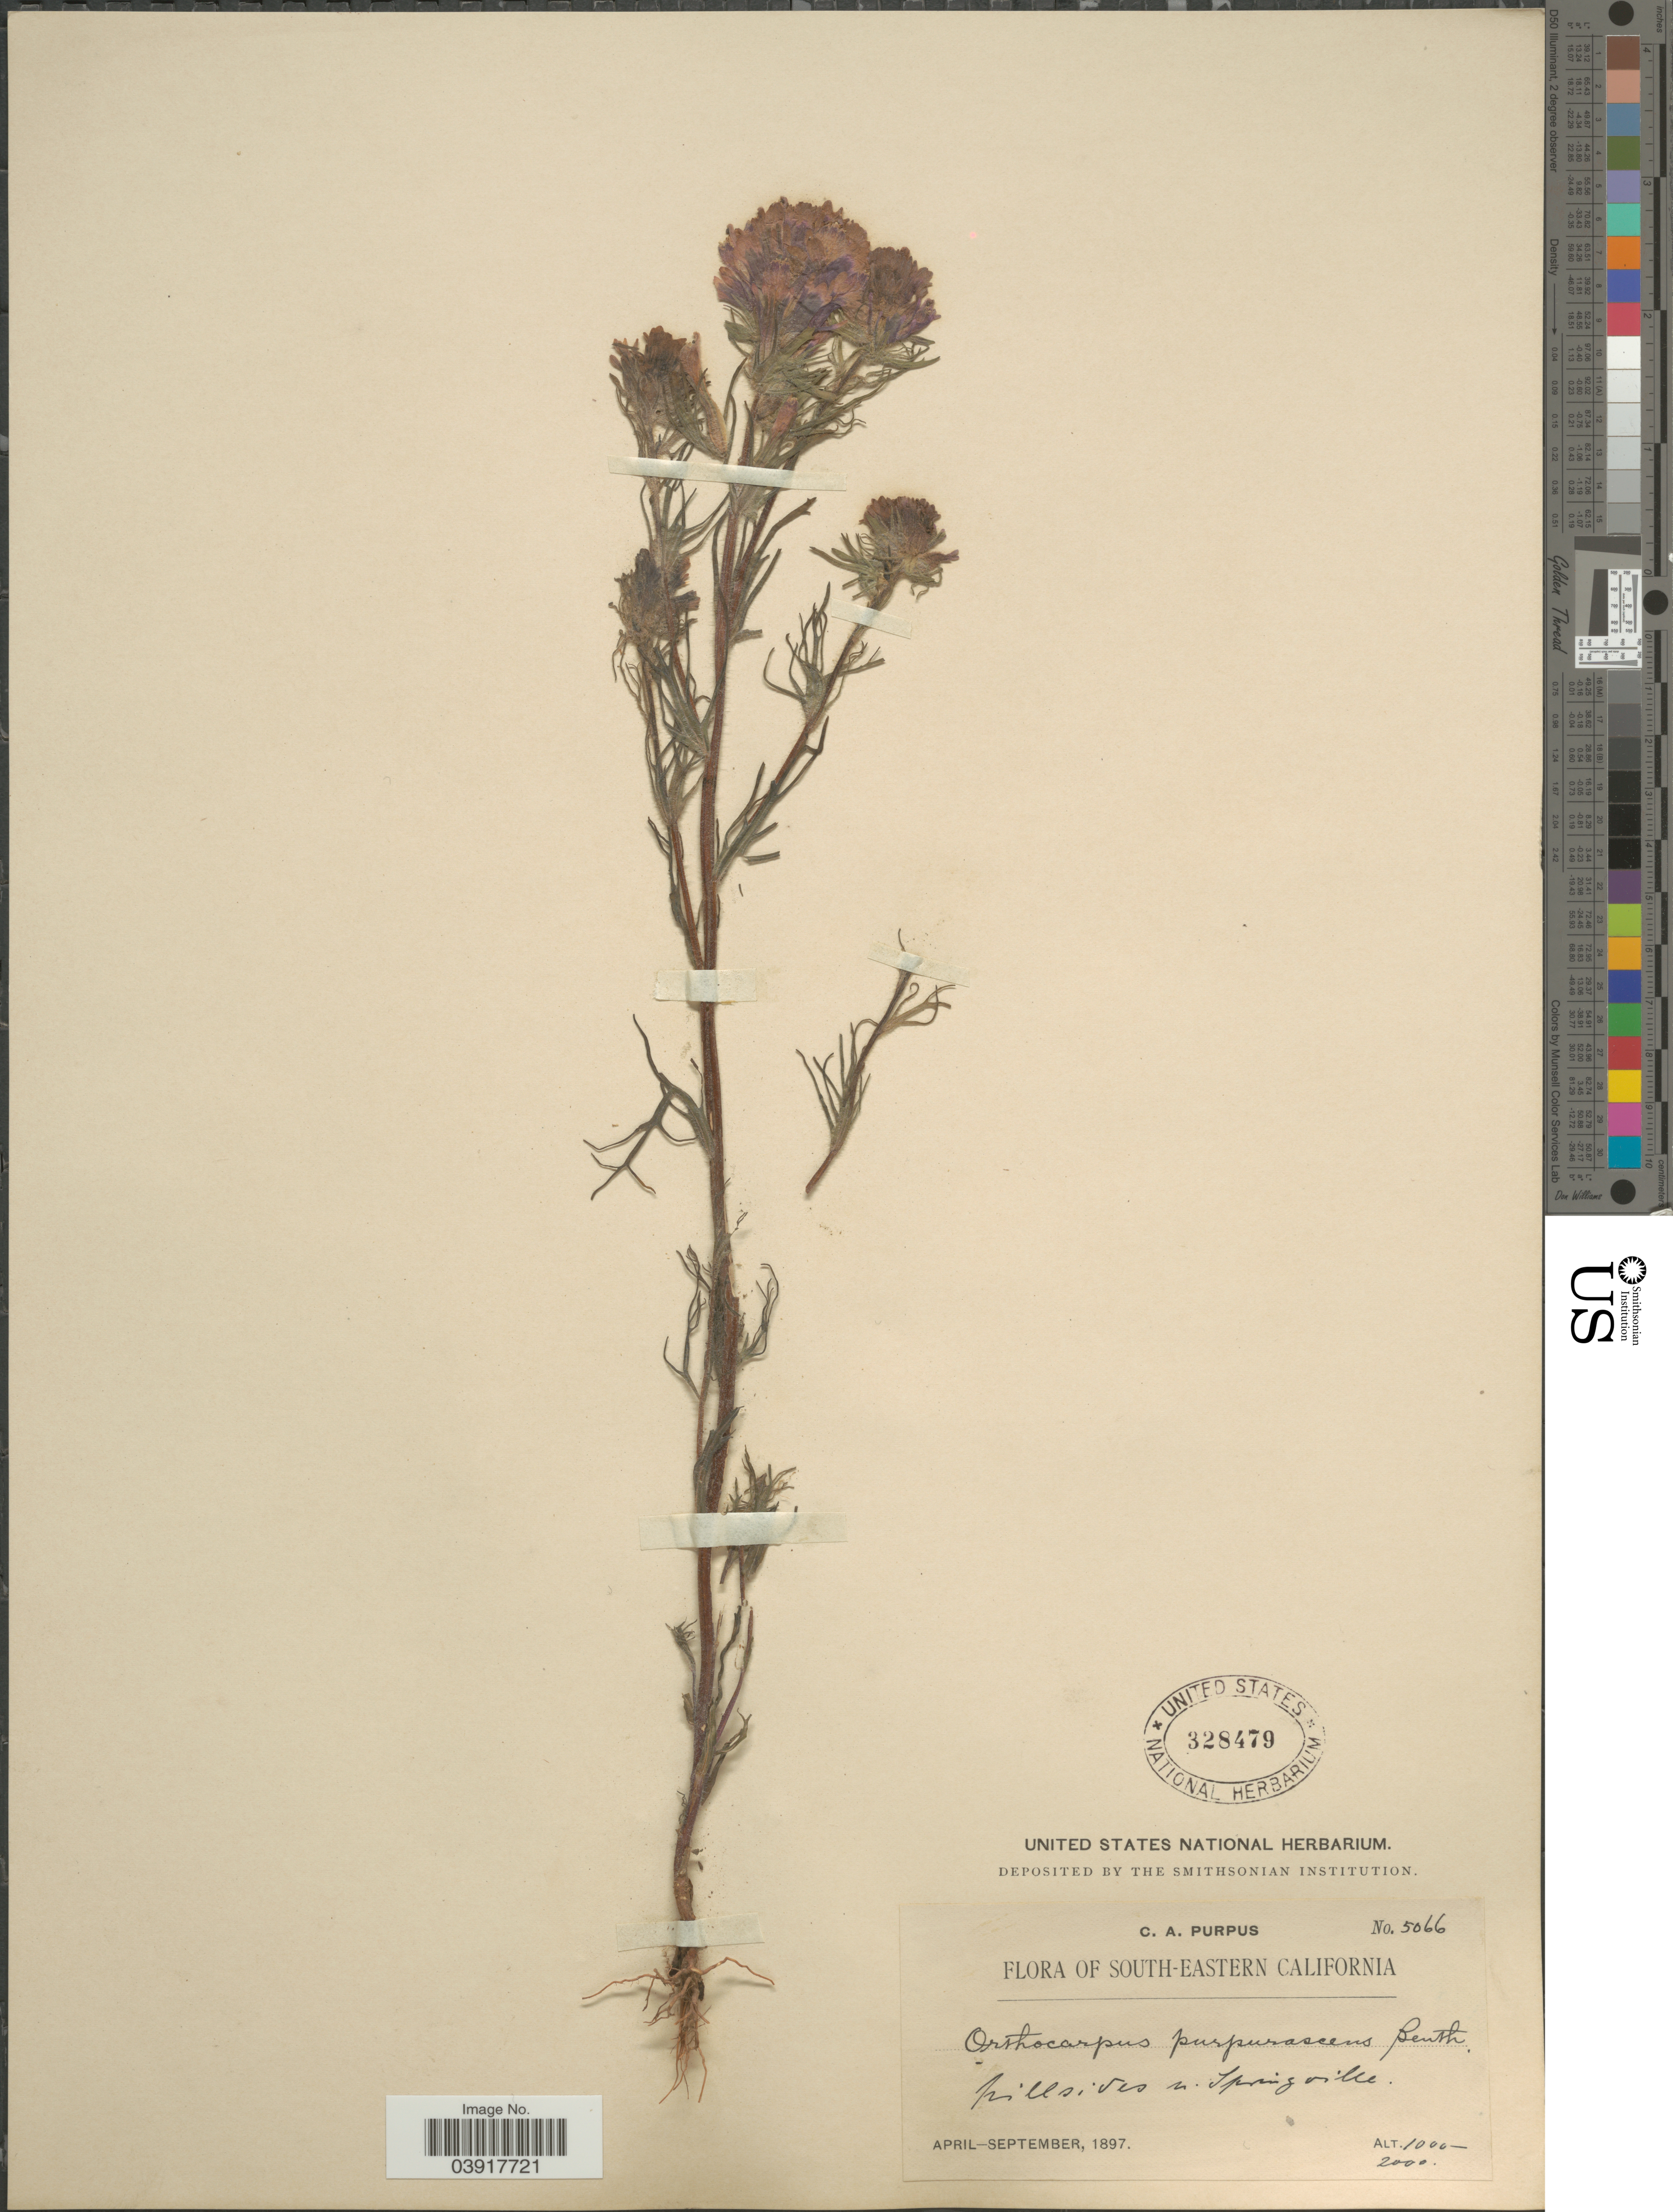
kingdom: Plantae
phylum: Tracheophyta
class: Magnoliopsida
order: Lamiales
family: Orobanchaceae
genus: Orthocarpus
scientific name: Orthocarpus purpurascens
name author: Benth.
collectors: C. A. Purpus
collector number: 5066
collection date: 1897-04/1897-09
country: United States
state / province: California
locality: South-eastern California. Hillsides n. Springville.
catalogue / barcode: US 328479